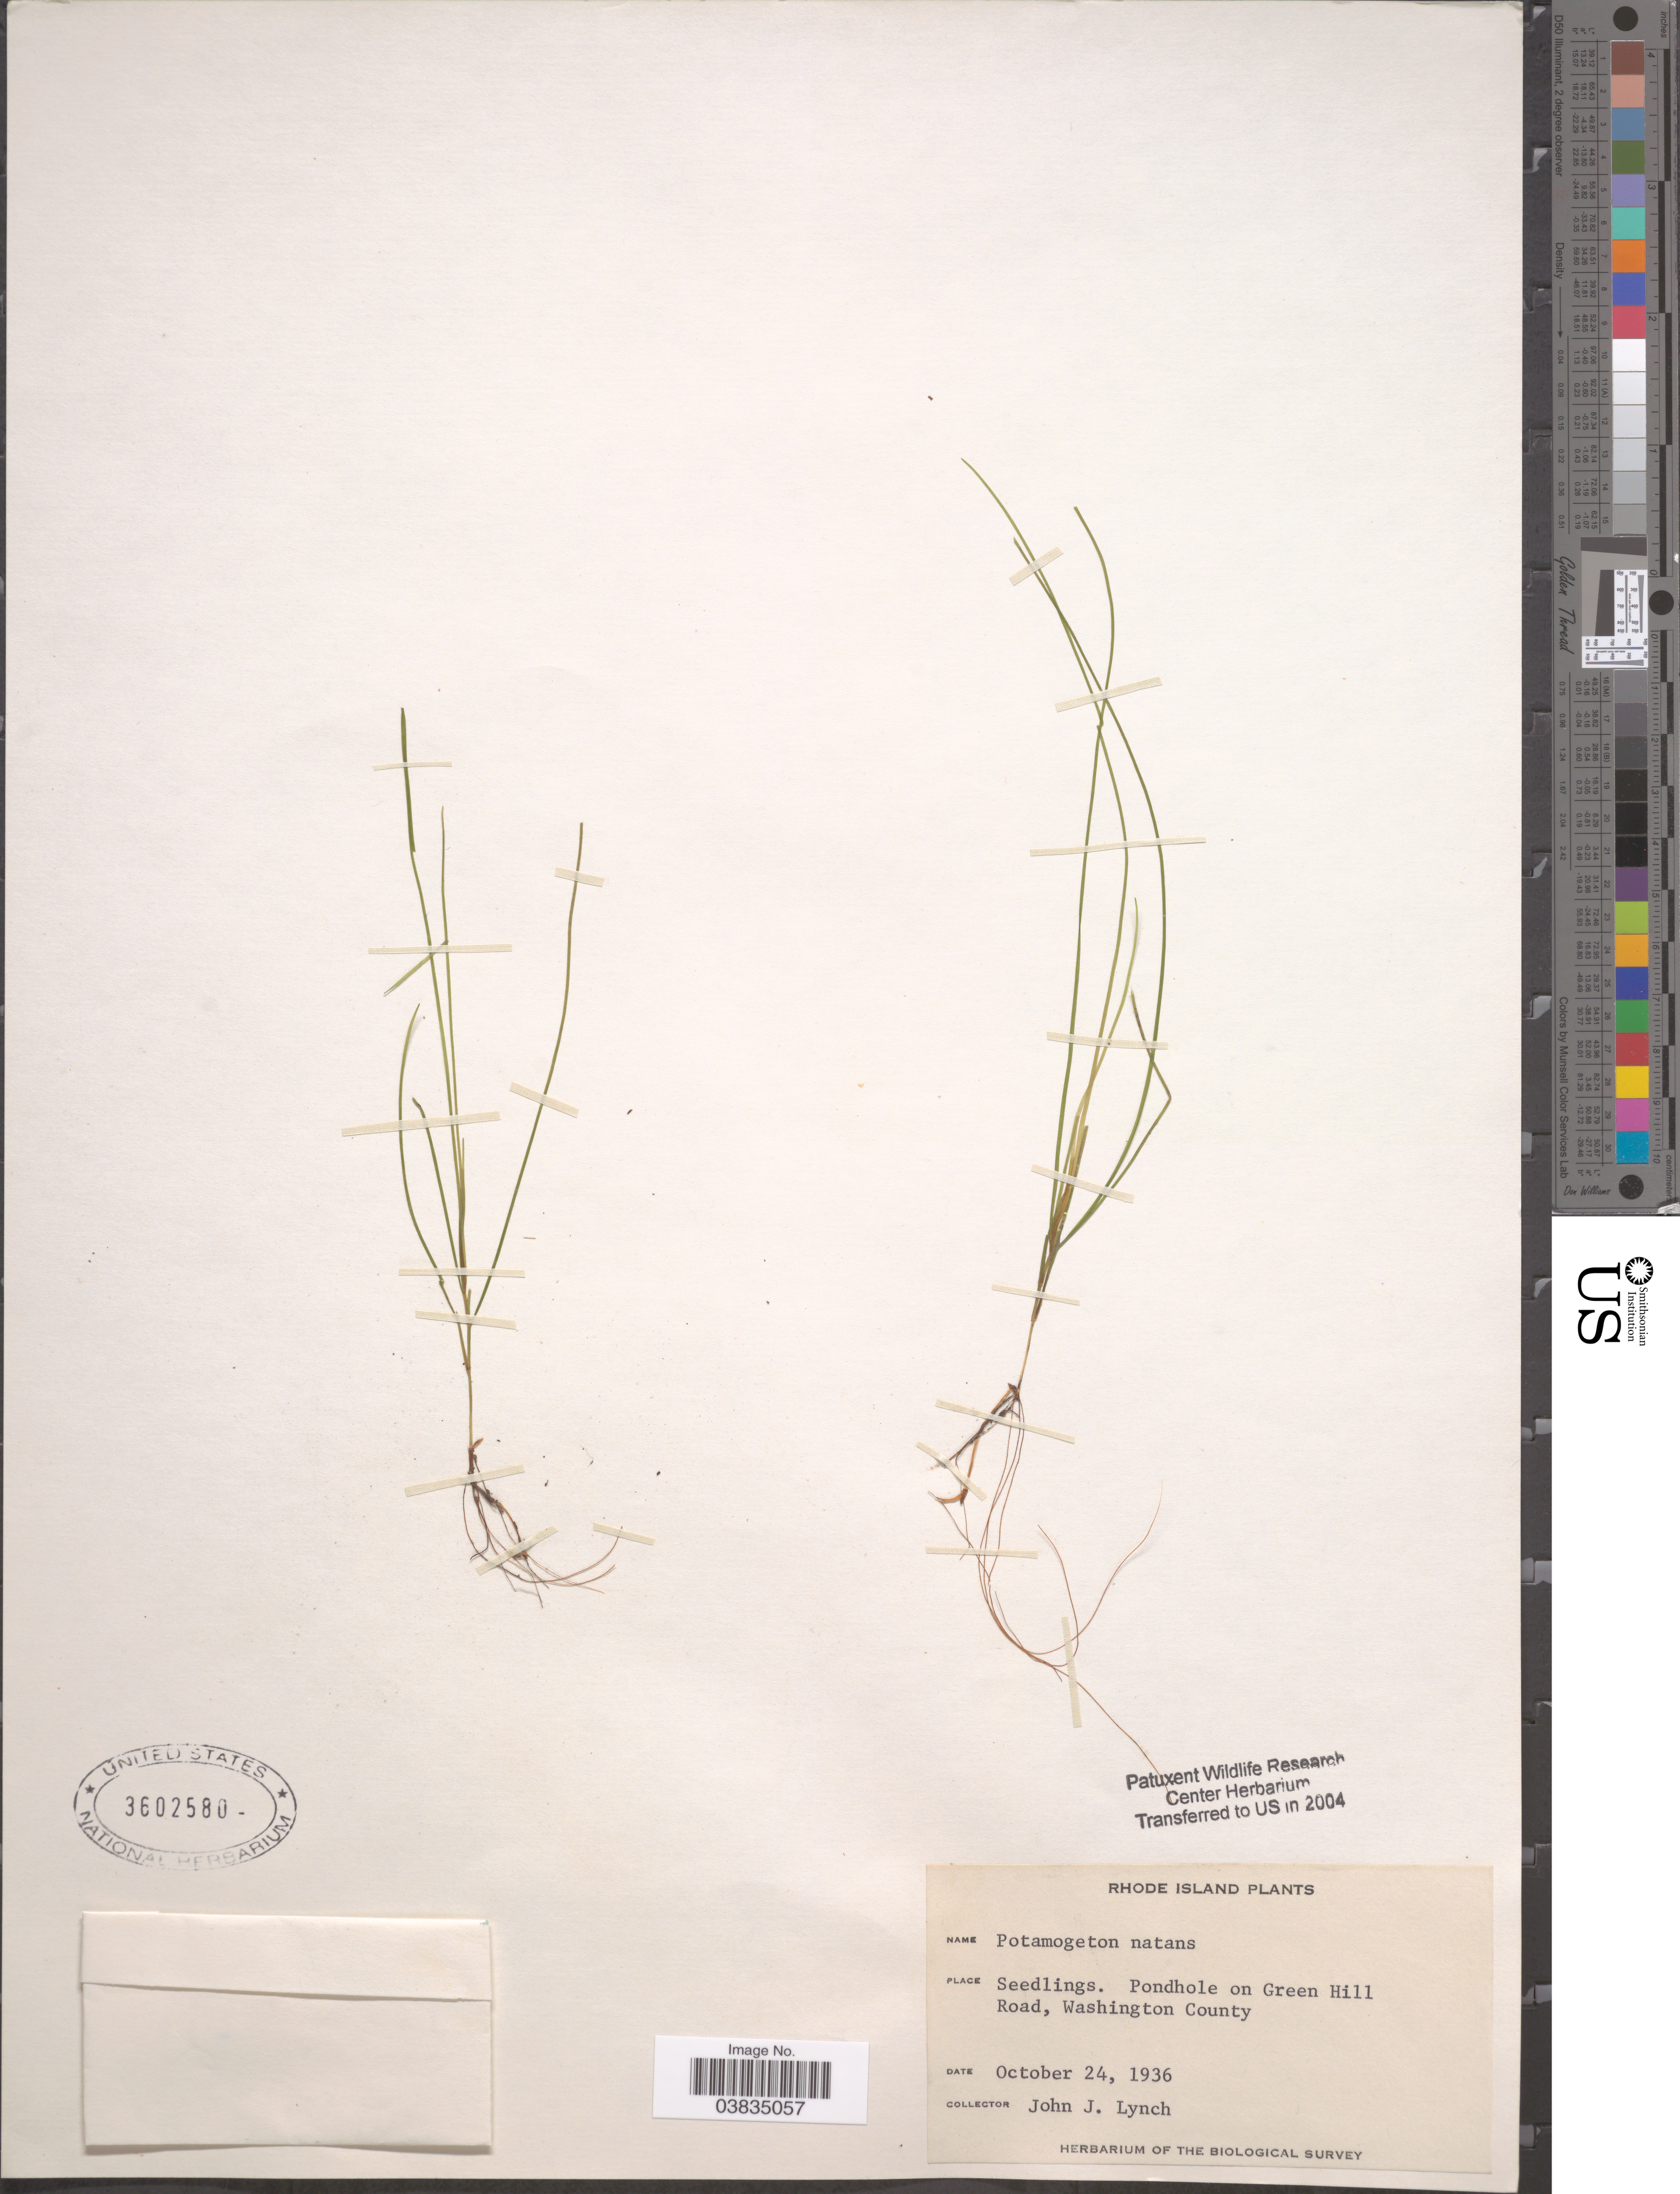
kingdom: Plantae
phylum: Tracheophyta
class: Liliopsida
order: Alismatales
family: Potamogetonaceae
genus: Potamogeton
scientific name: Potamogeton natans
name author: L.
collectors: J. Lynch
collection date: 1936-10-24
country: United States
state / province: Rhode Island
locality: Pondhole on Green Hill Road, Washington County.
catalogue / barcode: US 3602580